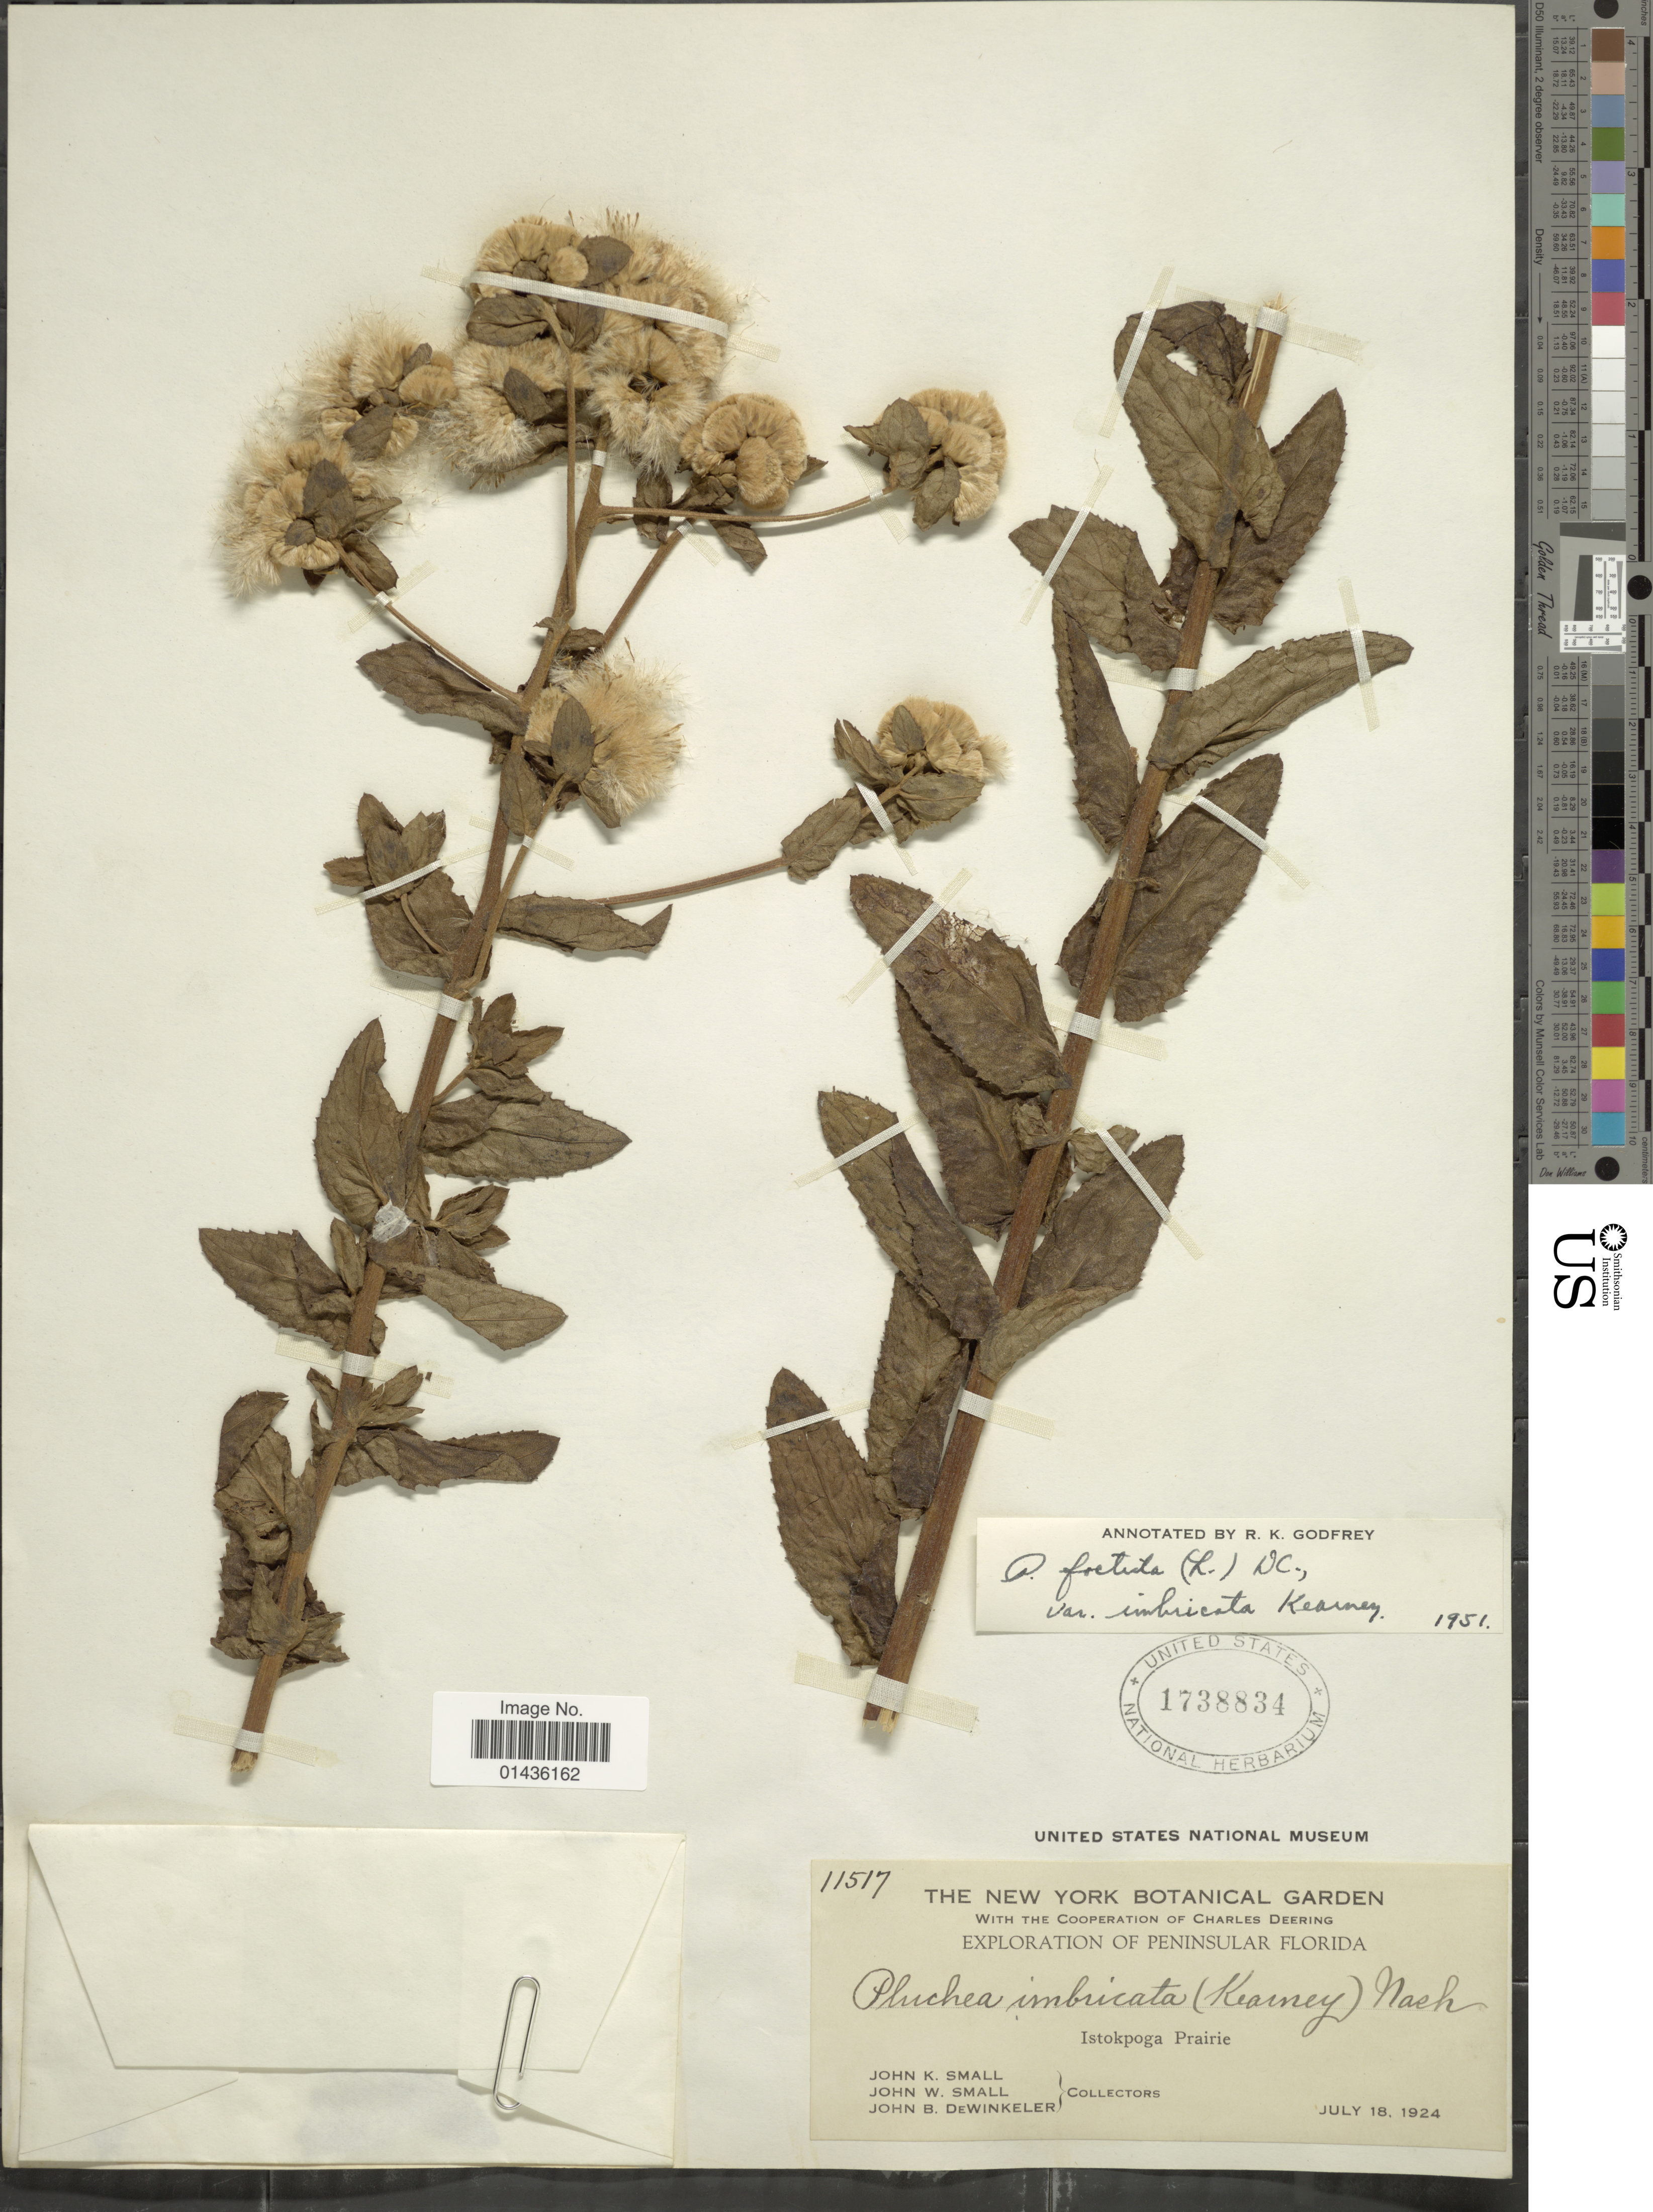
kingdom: Plantae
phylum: Tracheophyta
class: Magnoliopsida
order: Asterales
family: Asteraceae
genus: Pluchea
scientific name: Pluchea foetida var. imbricata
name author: Kearney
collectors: J. K. Small, J. Small & J. B. Dewinkeler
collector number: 11517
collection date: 1924-07-18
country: United States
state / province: Florida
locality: Peninsular Florida, Istokpoga Prairie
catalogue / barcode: US 1738834